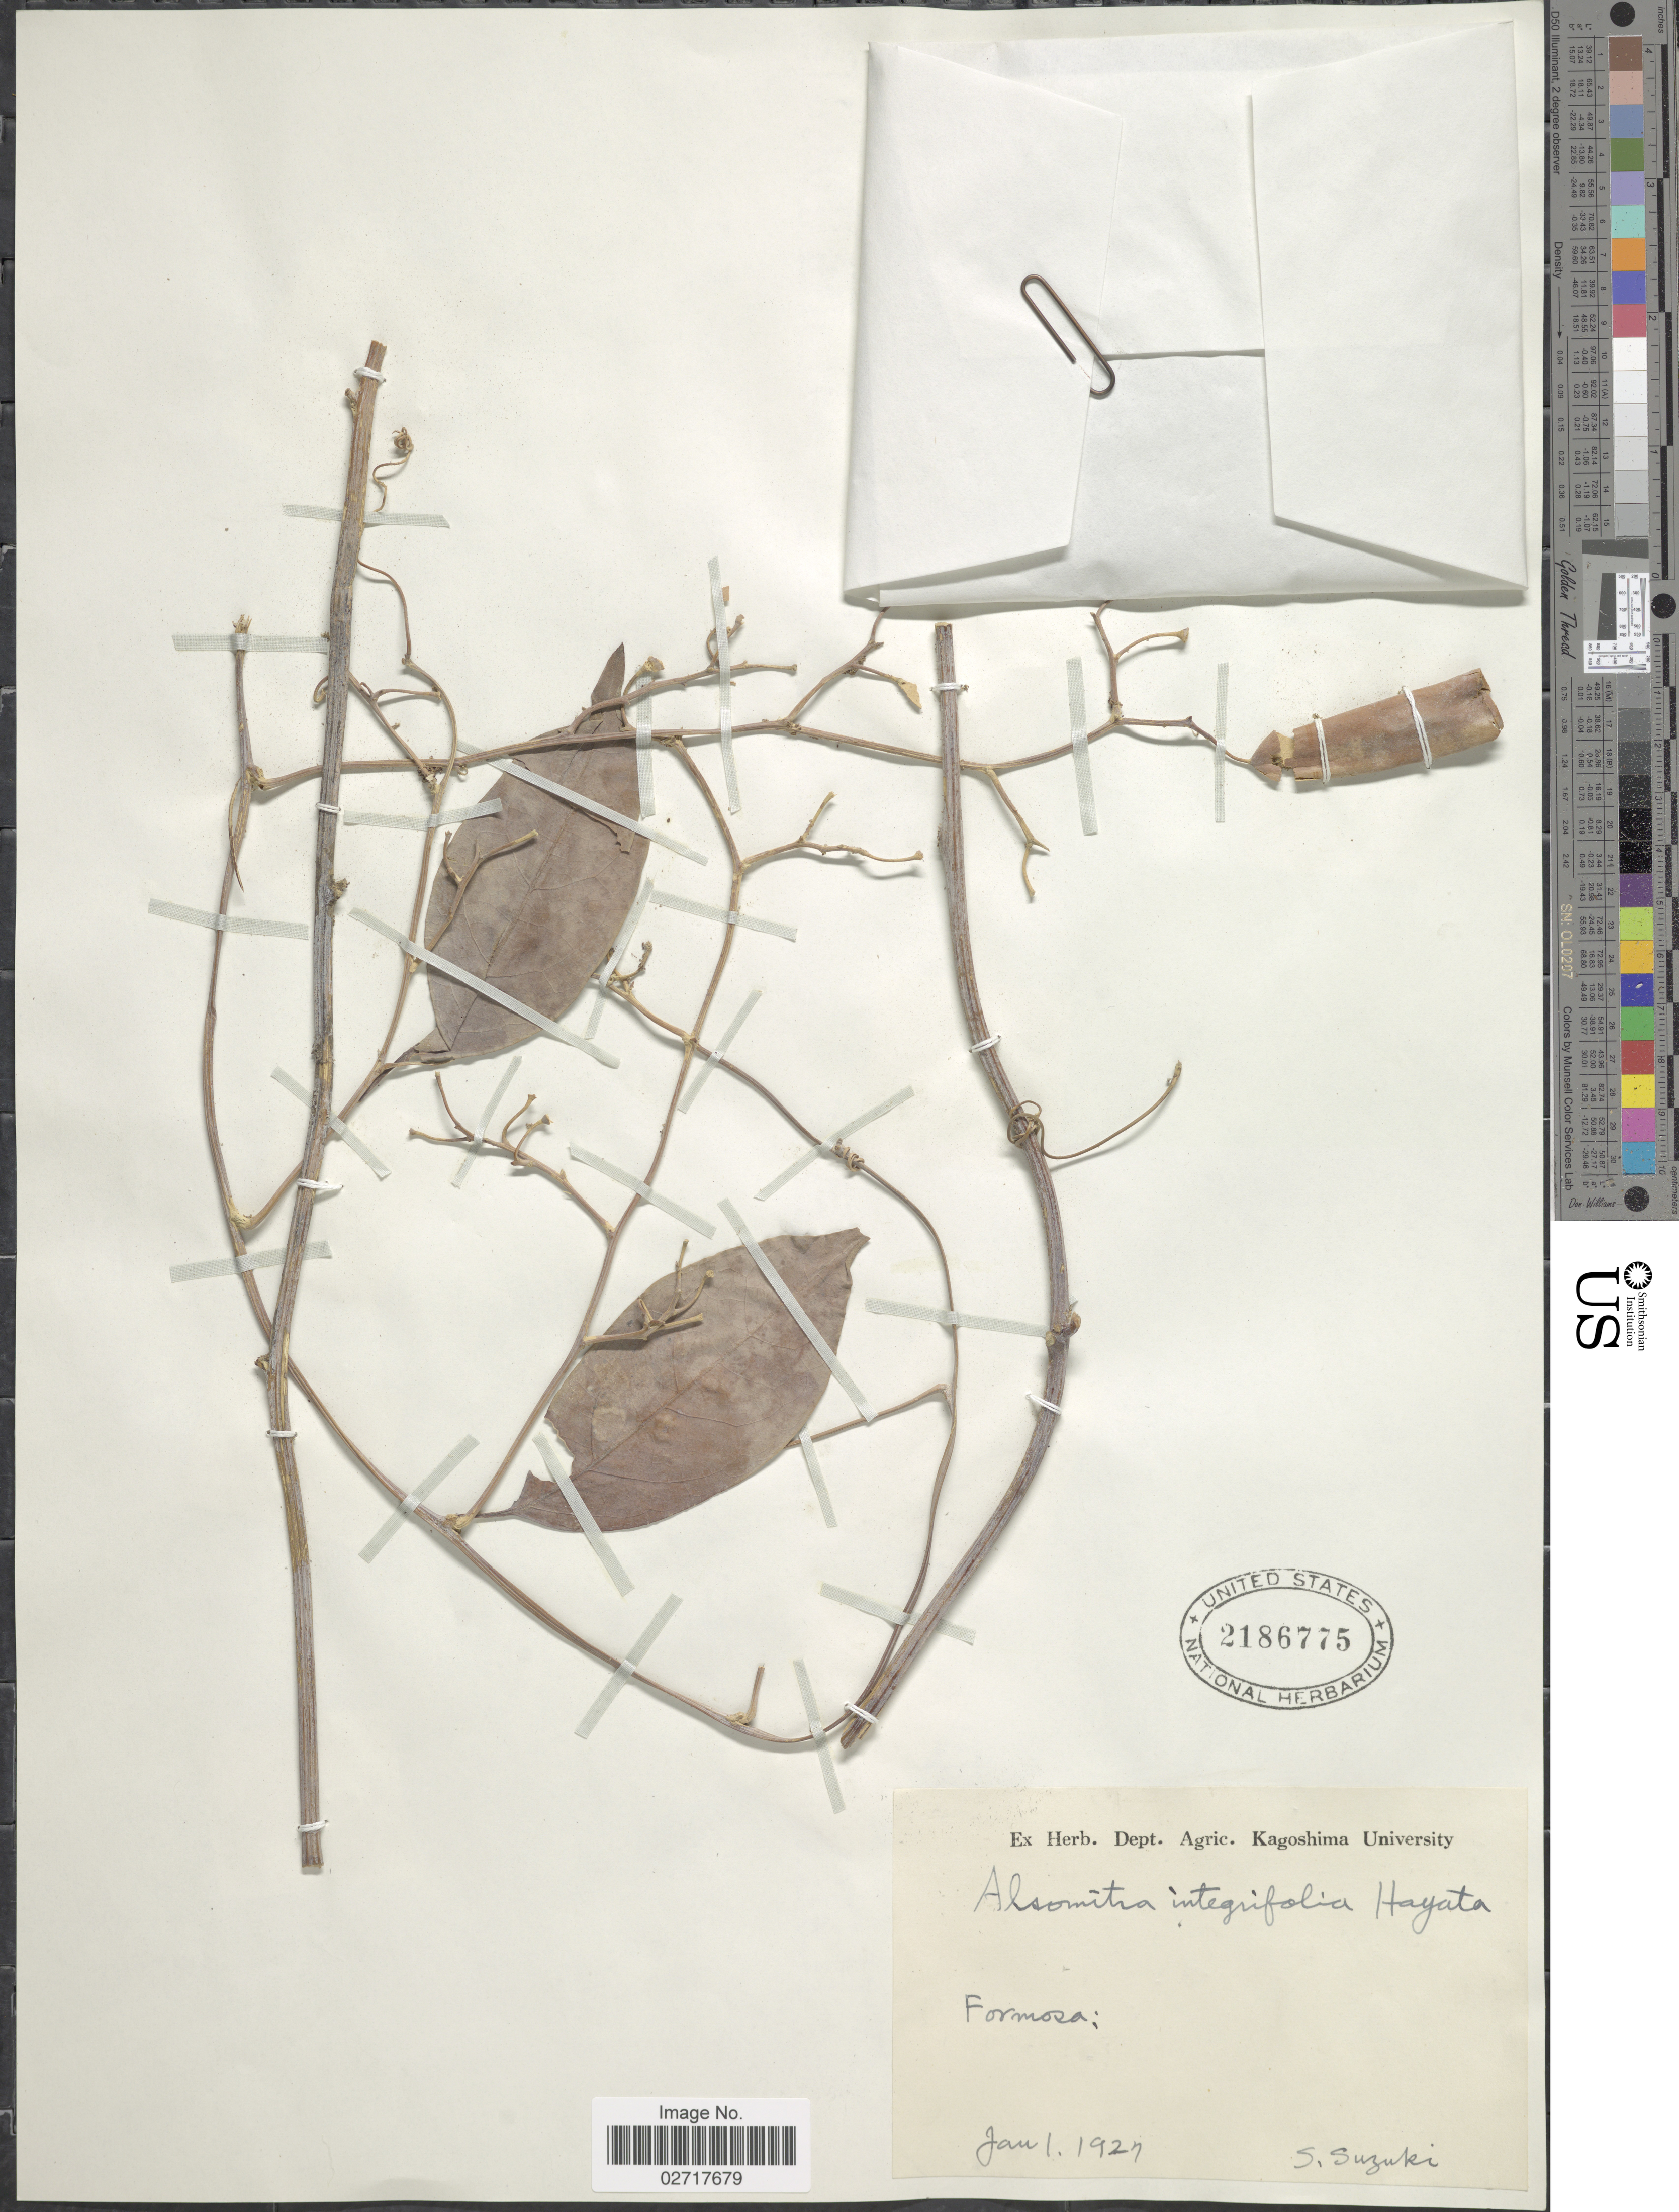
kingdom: Plantae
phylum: Tracheophyta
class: Magnoliopsida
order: Cucurbitales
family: Cucurbitaceae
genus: Neoalsomitra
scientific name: Neoalsomitra clavigera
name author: (M. Roem.) Hutch.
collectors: S. Suzuki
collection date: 1927-01-01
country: Taiwan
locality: Formosa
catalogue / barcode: US 2186775